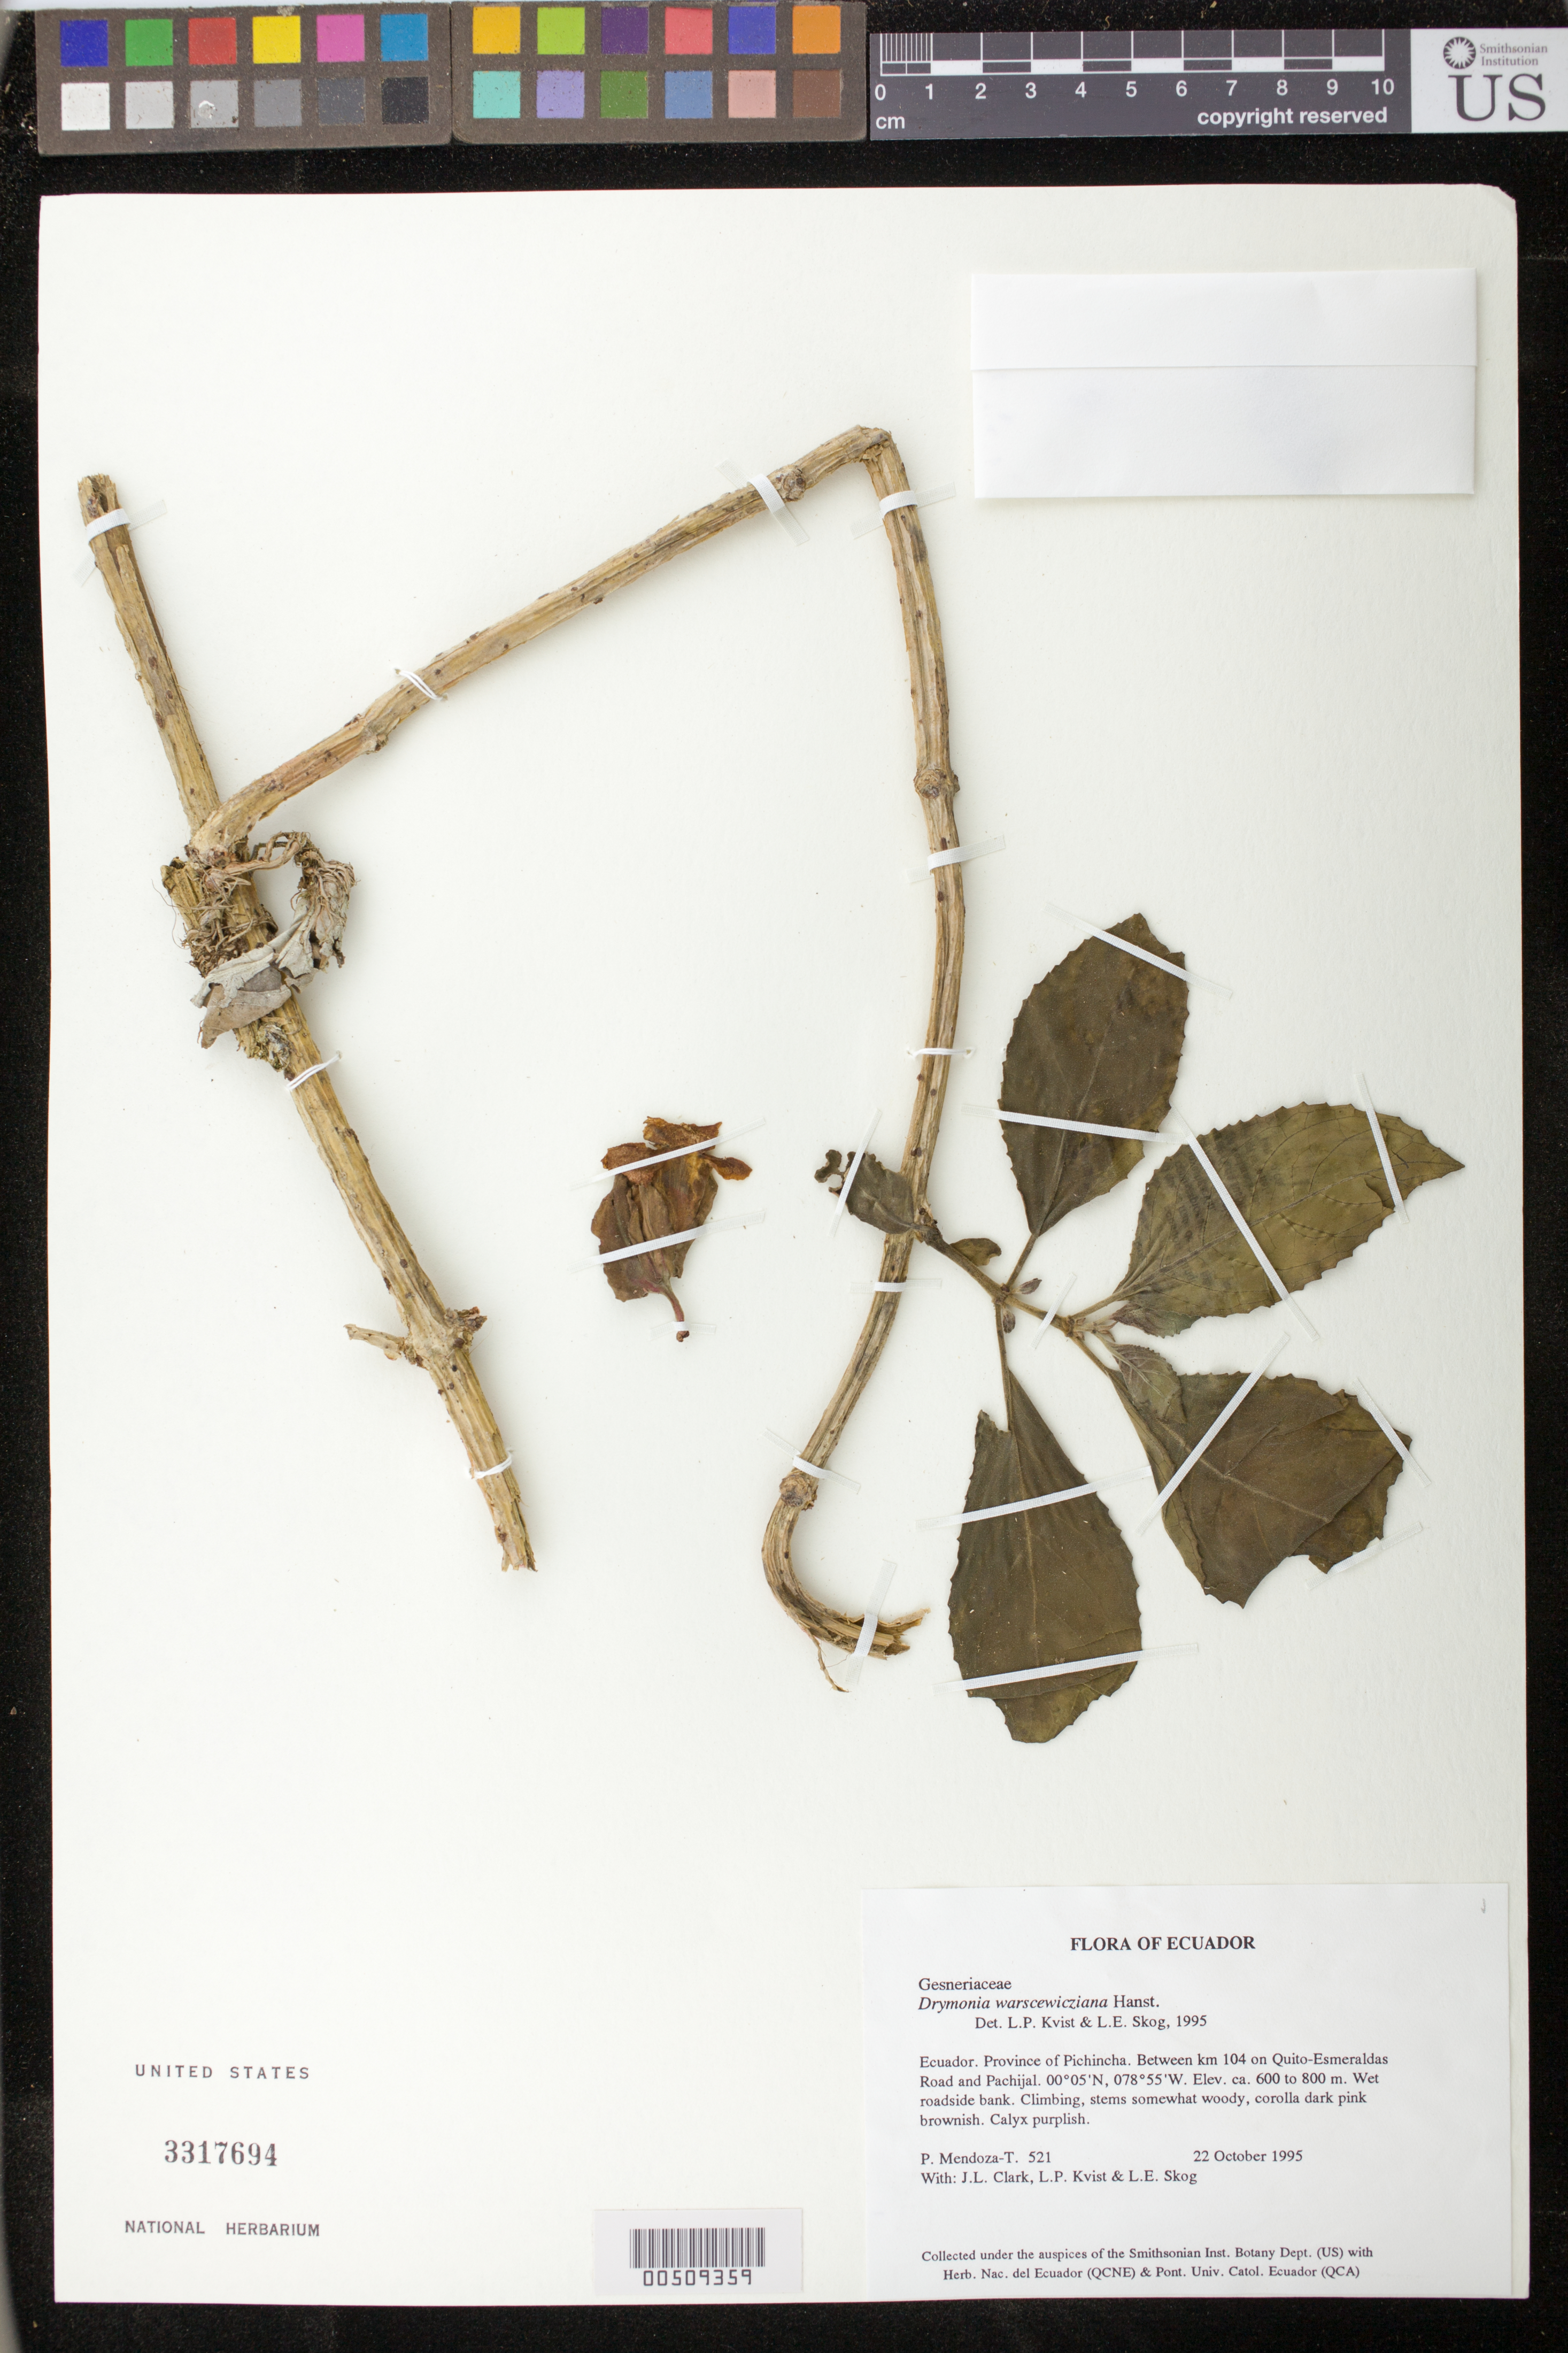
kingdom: Plantae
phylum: Tracheophyta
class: Magnoliopsida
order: Lamiales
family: Gesneriaceae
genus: Drymonia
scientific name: Drymonia warszewicziana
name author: Hanst.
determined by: Skog, Laurence E.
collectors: P. Mendoza-T., J. L. Clark, L. P. Kvist & L. E. Skog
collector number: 521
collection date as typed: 22 Oct 1995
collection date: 1995-10-22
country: Ecuador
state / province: Pichincha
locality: Between km 104 on Quito-Esmeraldas Road and Pachijal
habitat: Wet roadside bank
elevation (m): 600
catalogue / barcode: US 3317694